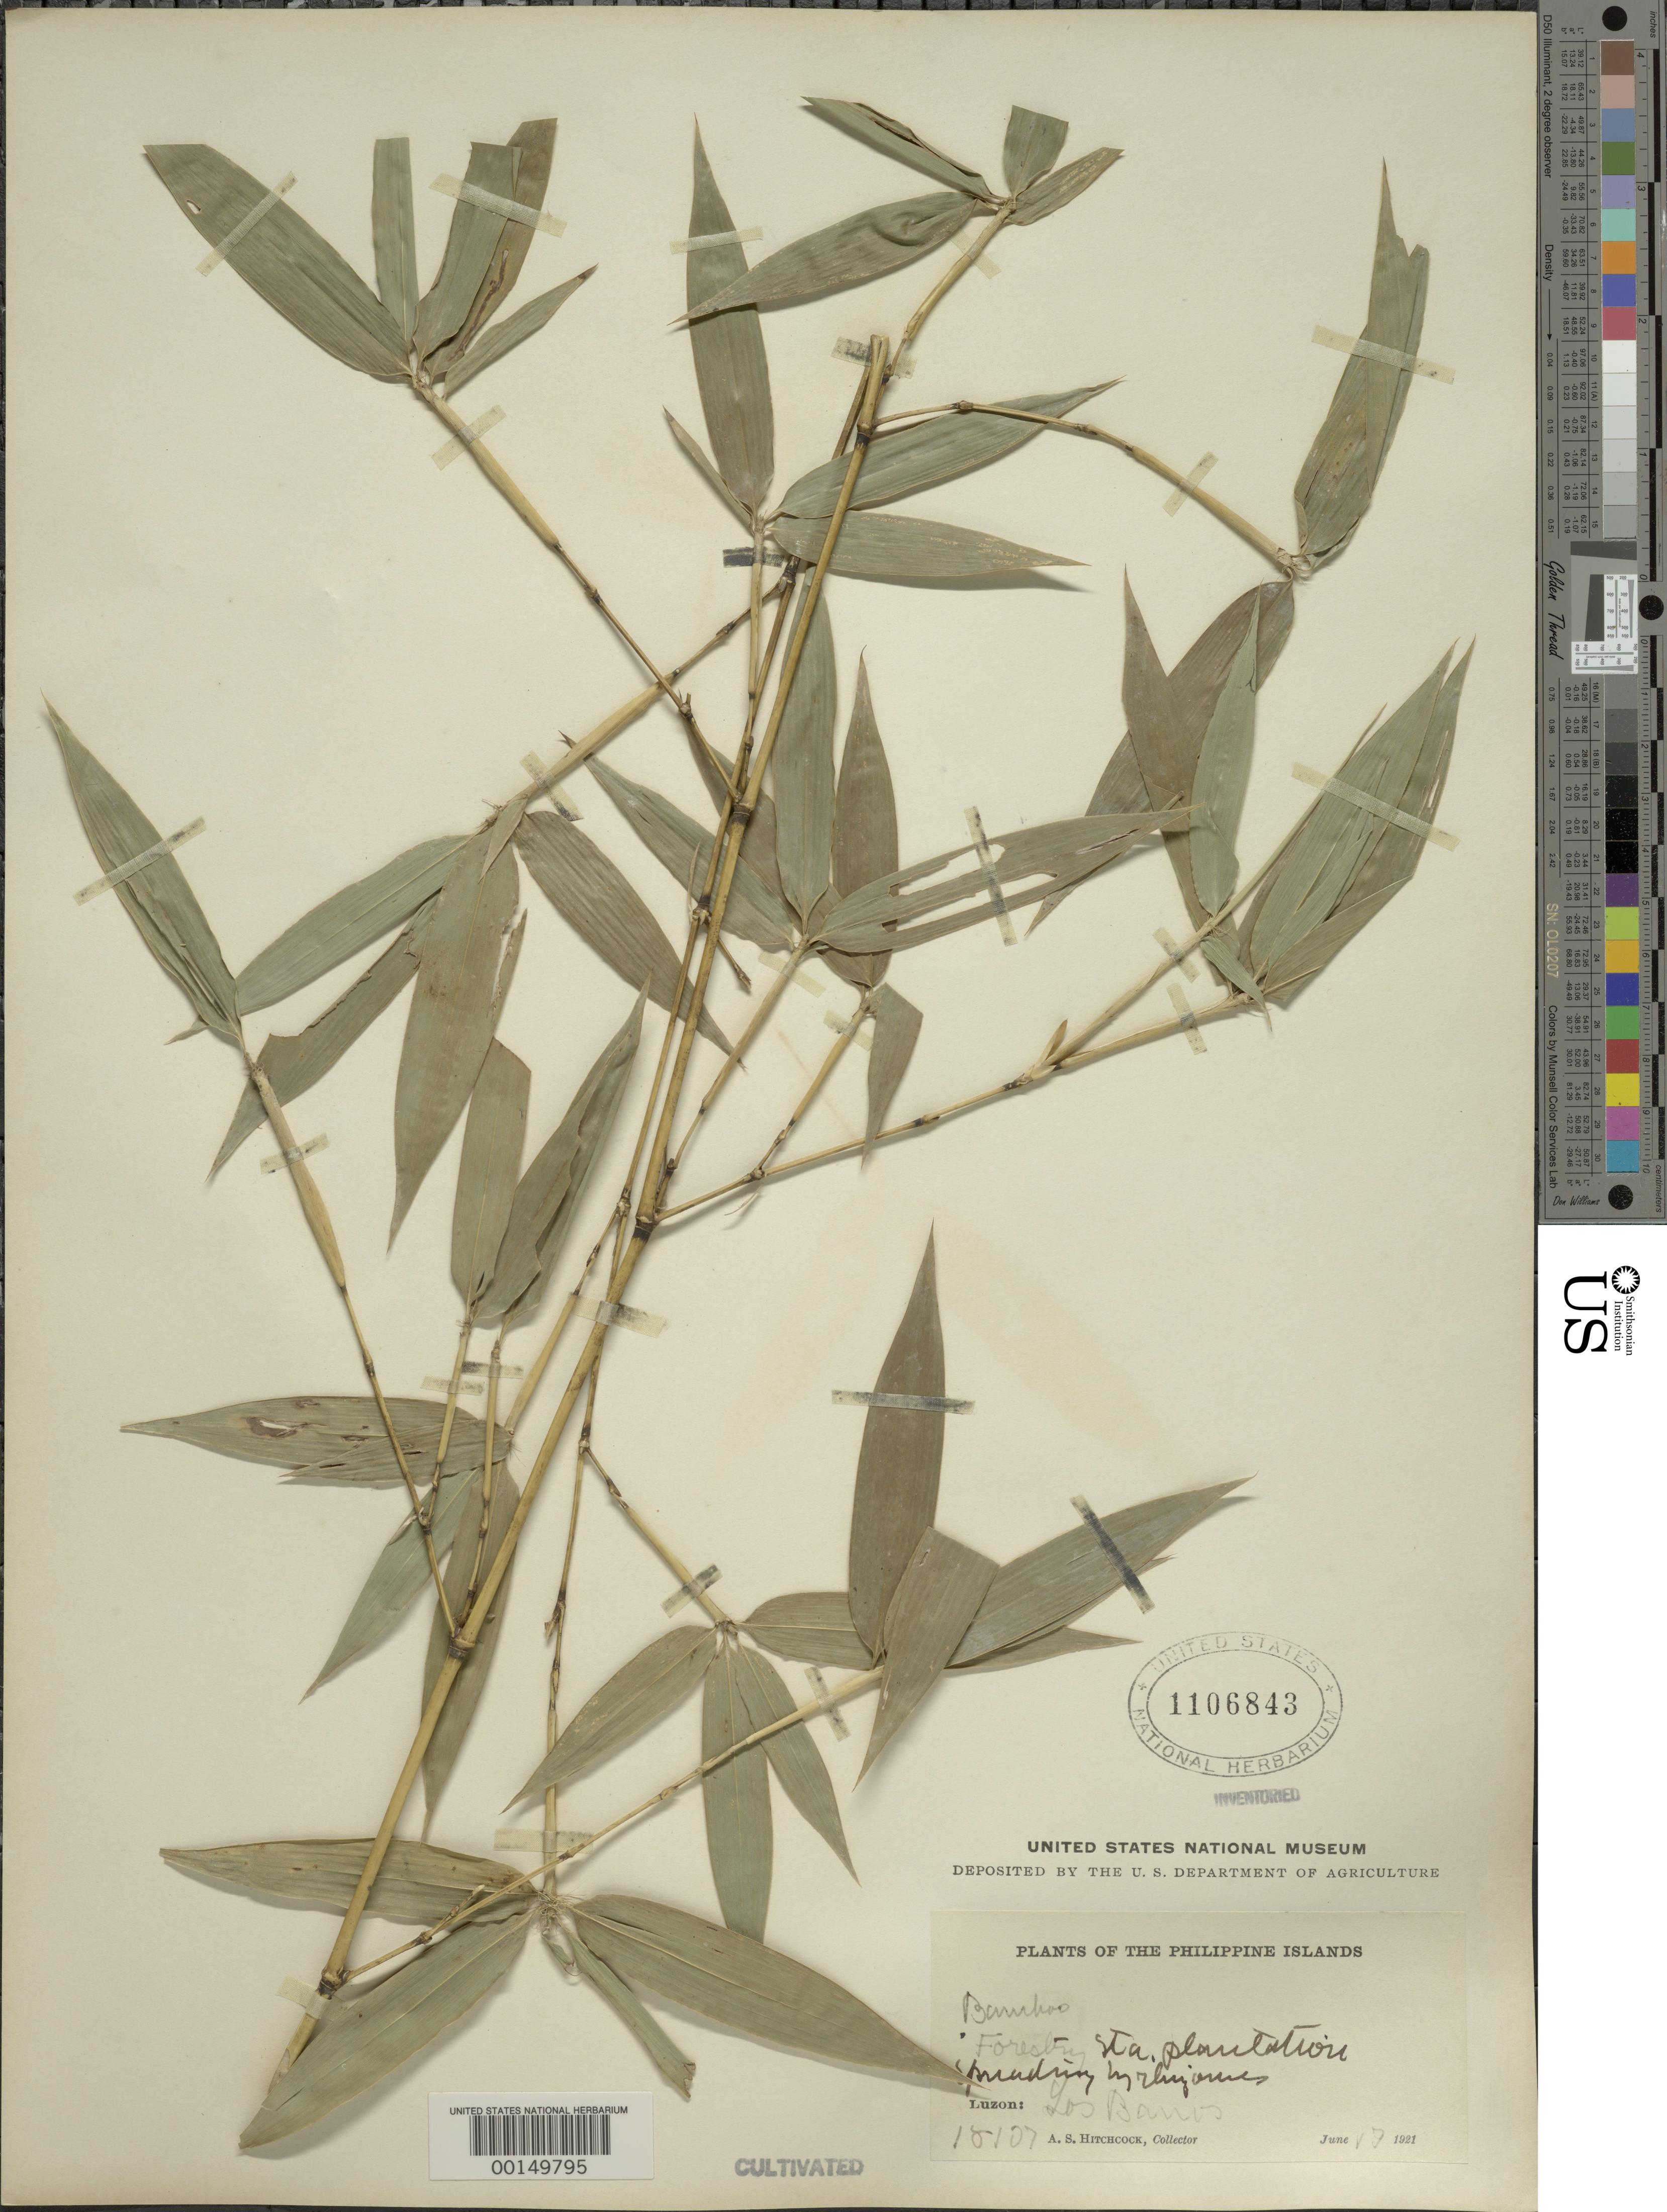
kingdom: Plantae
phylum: Tracheophyta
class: Liliopsida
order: Poales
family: Poaceae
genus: Phyllostachys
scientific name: Phyllostachys aurea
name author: Rivière & C. Rivière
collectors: A. S. Hitchcock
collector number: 18107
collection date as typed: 17 Jun 1921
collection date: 1921-06-17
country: Philippines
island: Luzon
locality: Los banos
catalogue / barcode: US 1106843